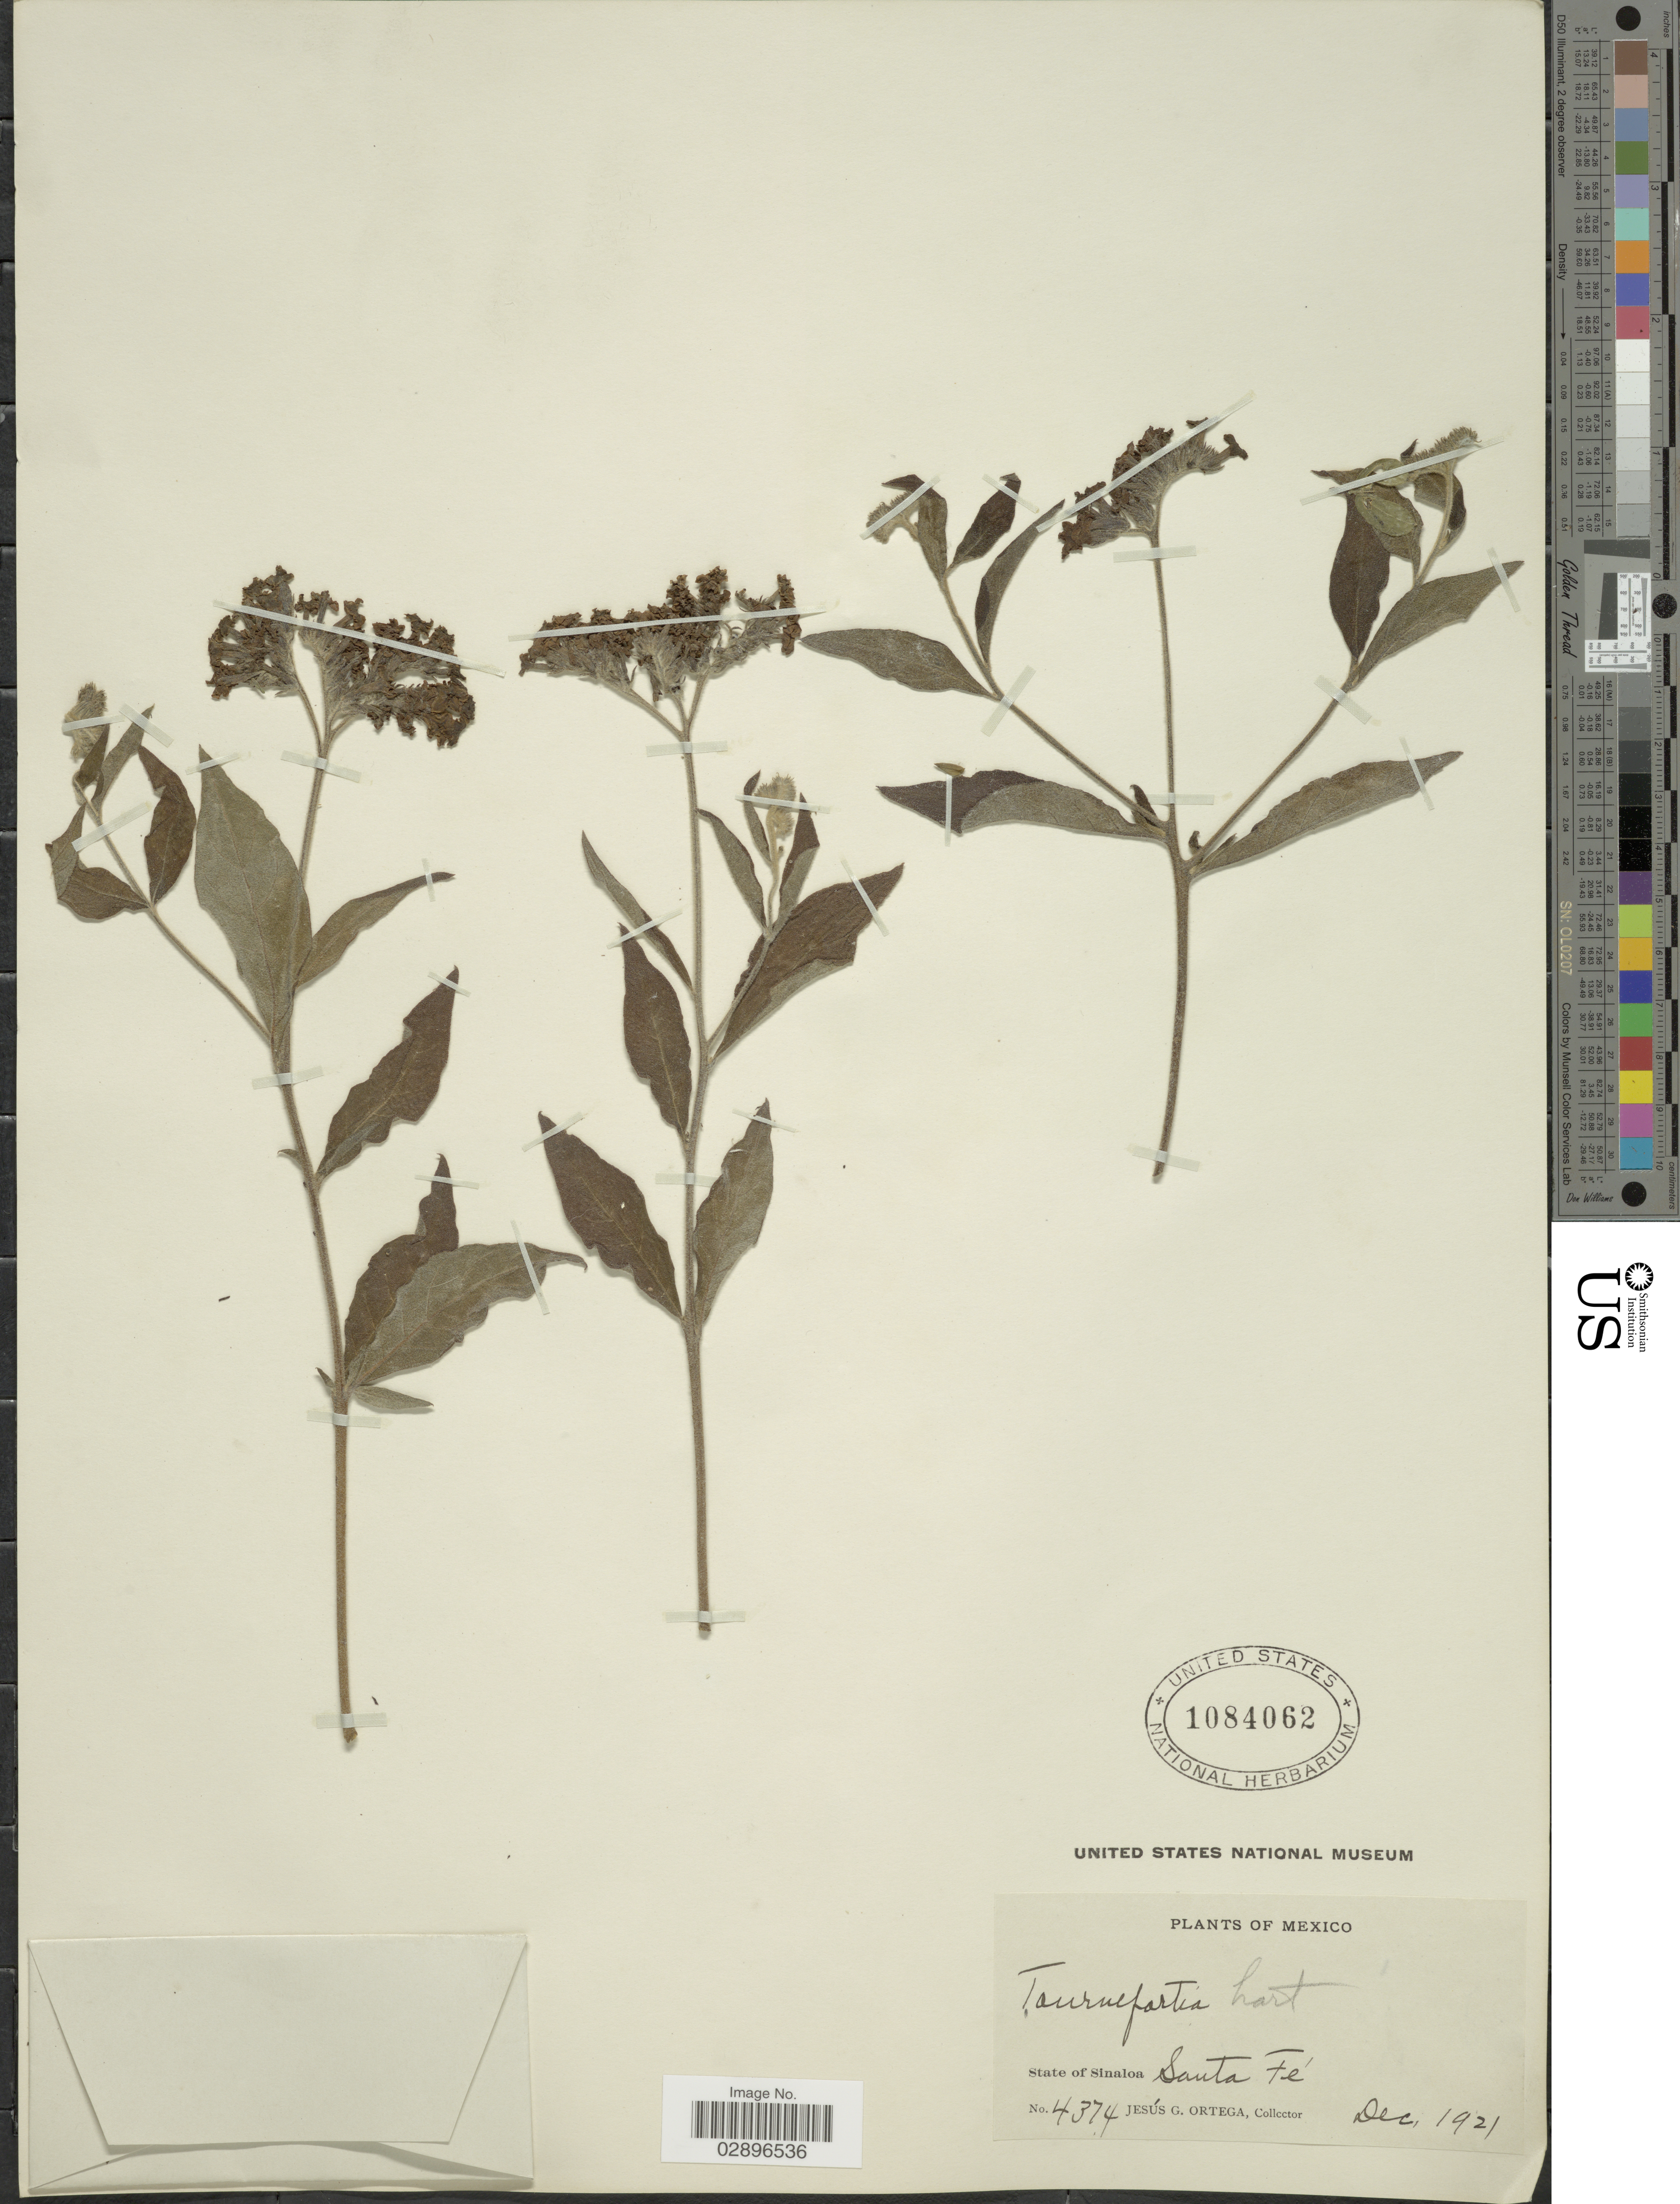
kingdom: Plantae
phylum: Tracheophyta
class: Magnoliopsida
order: Boraginales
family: Heliotropiaceae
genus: Tournefortia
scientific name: Tournefortia hartwegiana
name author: Steud.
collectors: J. Ortega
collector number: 4374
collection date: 1921-12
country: Mexico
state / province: Sinaloa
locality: Santa Fé.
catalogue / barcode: US 1084062